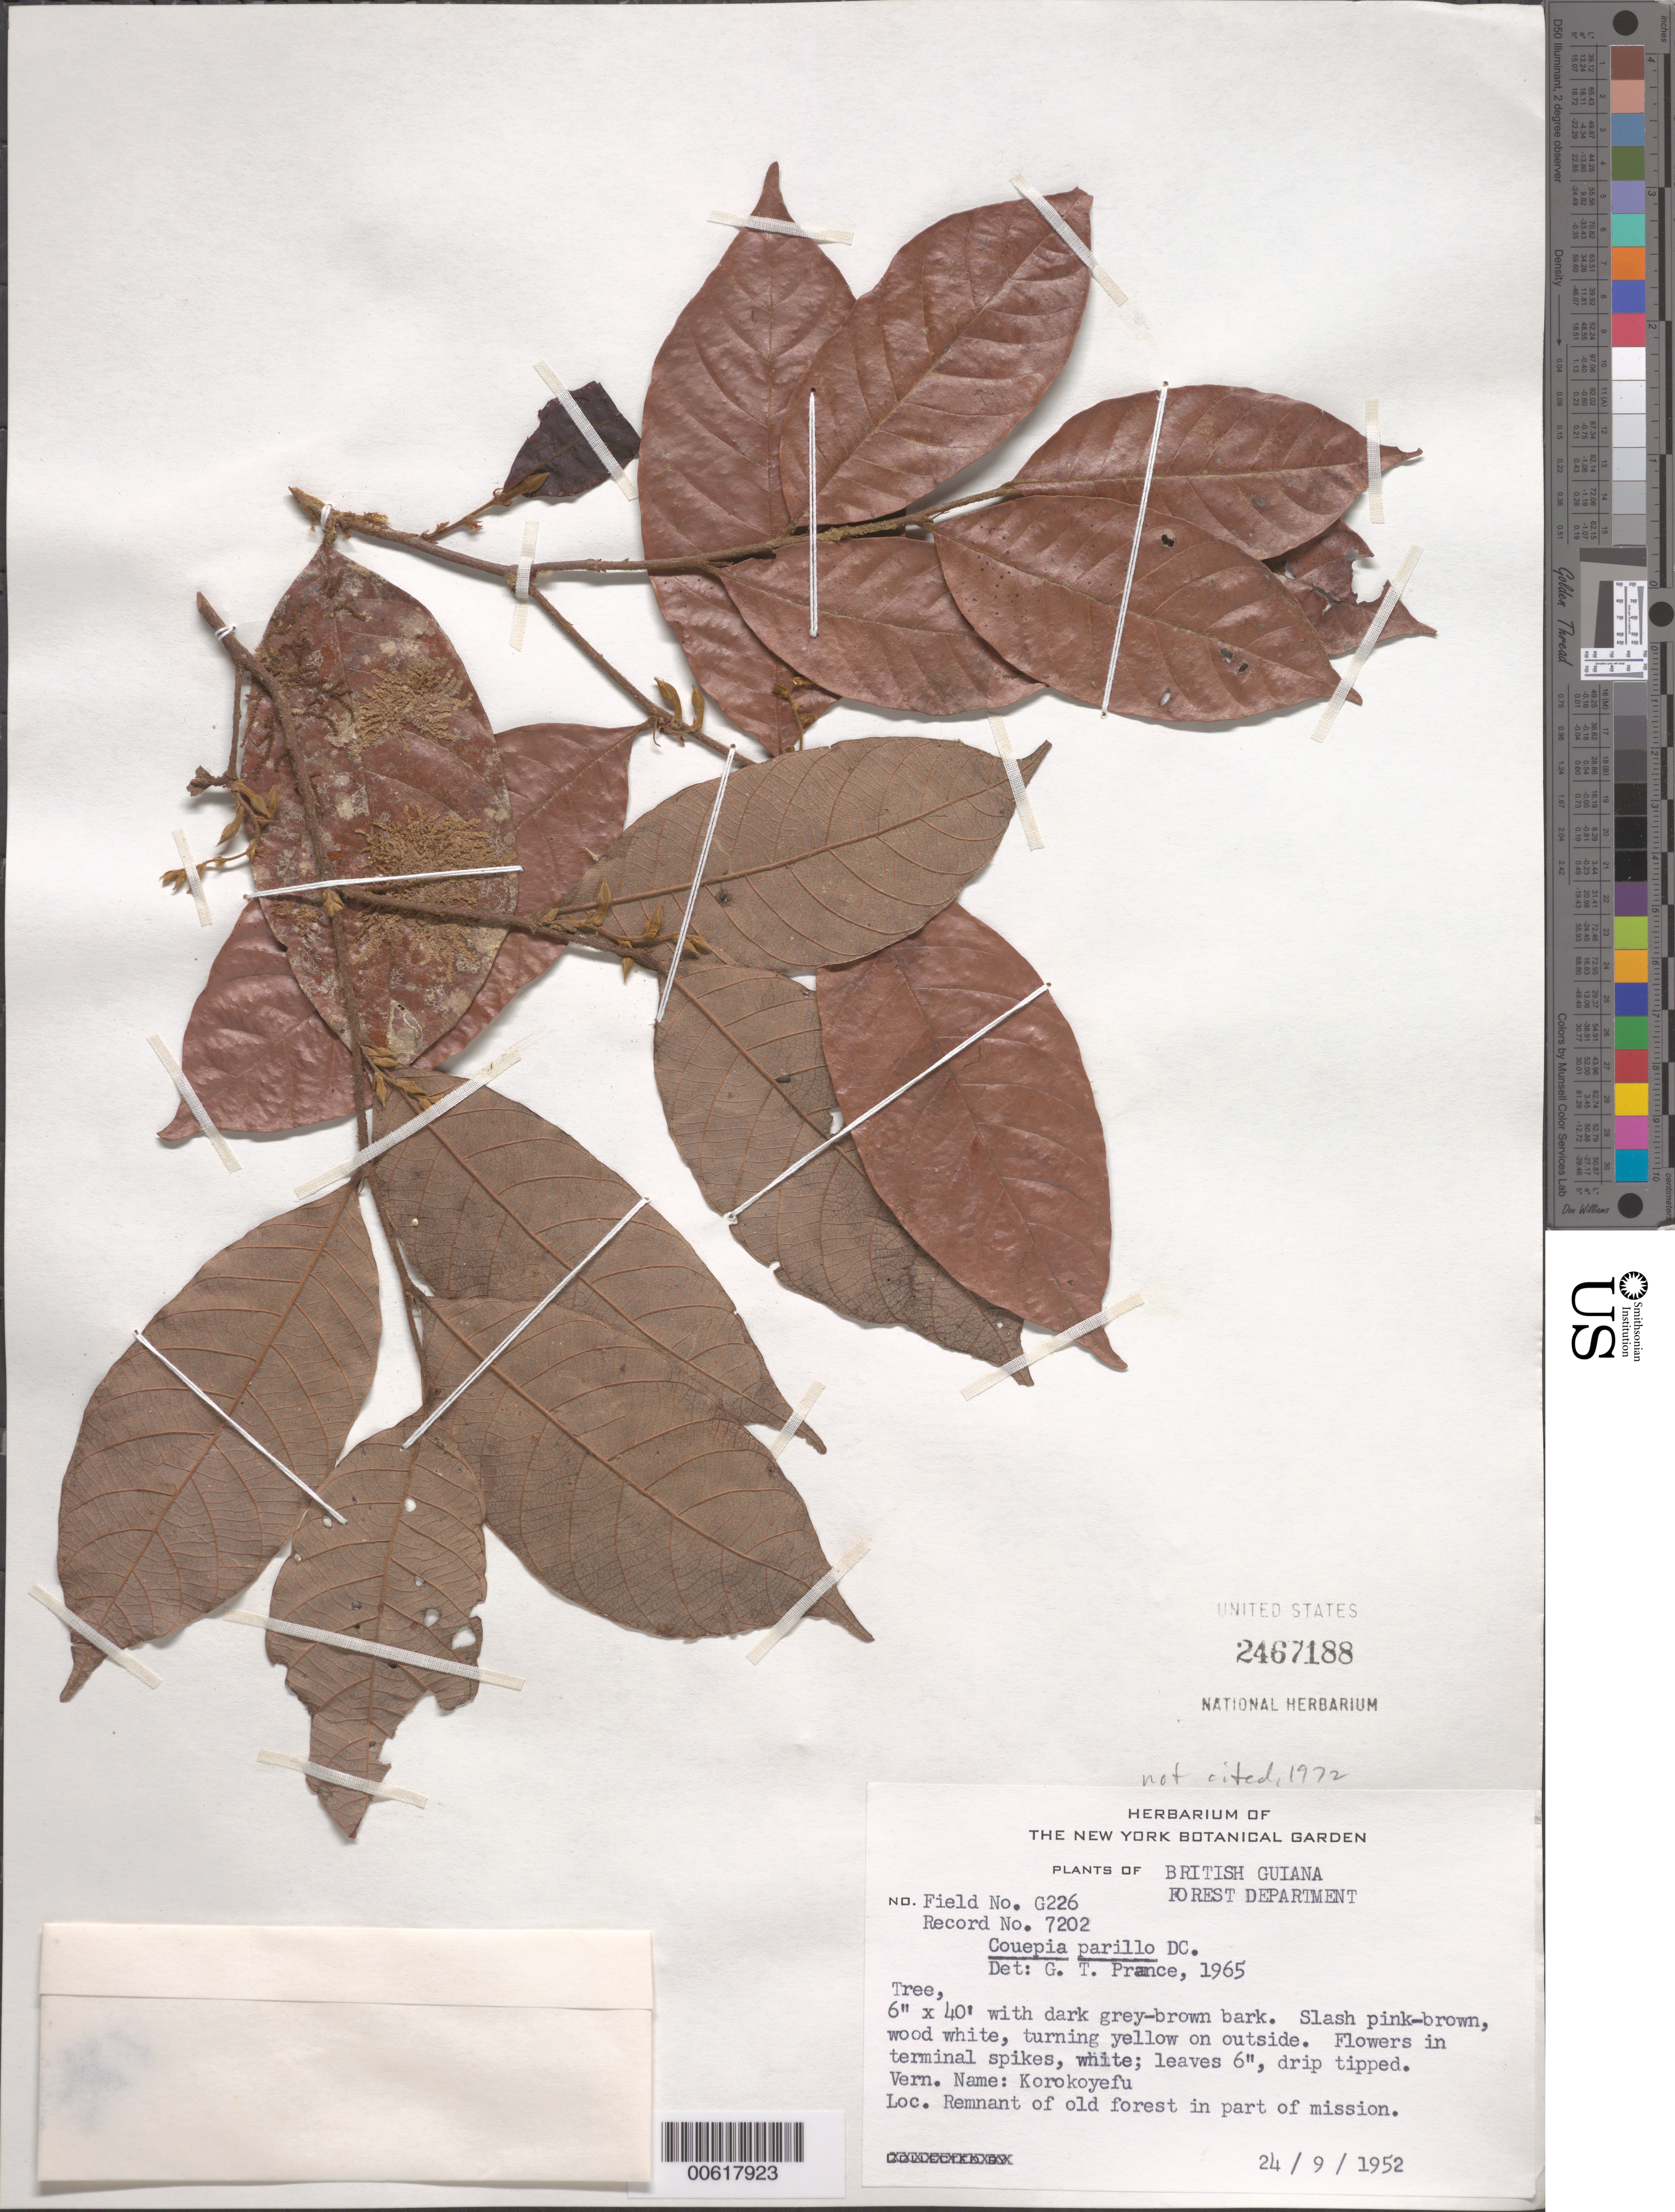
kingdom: Plantae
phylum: Tracheophyta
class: Magnoliopsida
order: Malpighiales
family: Chrysobalanaceae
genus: Gaulettia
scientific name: Gaulettia parillo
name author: (DC.) Sothers & Prance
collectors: Forest Dept. B. G. & British Guiana Forestry Dept.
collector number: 7202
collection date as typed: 24-Sep-52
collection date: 1952-09-24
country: Guyana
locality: Mission (?)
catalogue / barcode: US 2467188